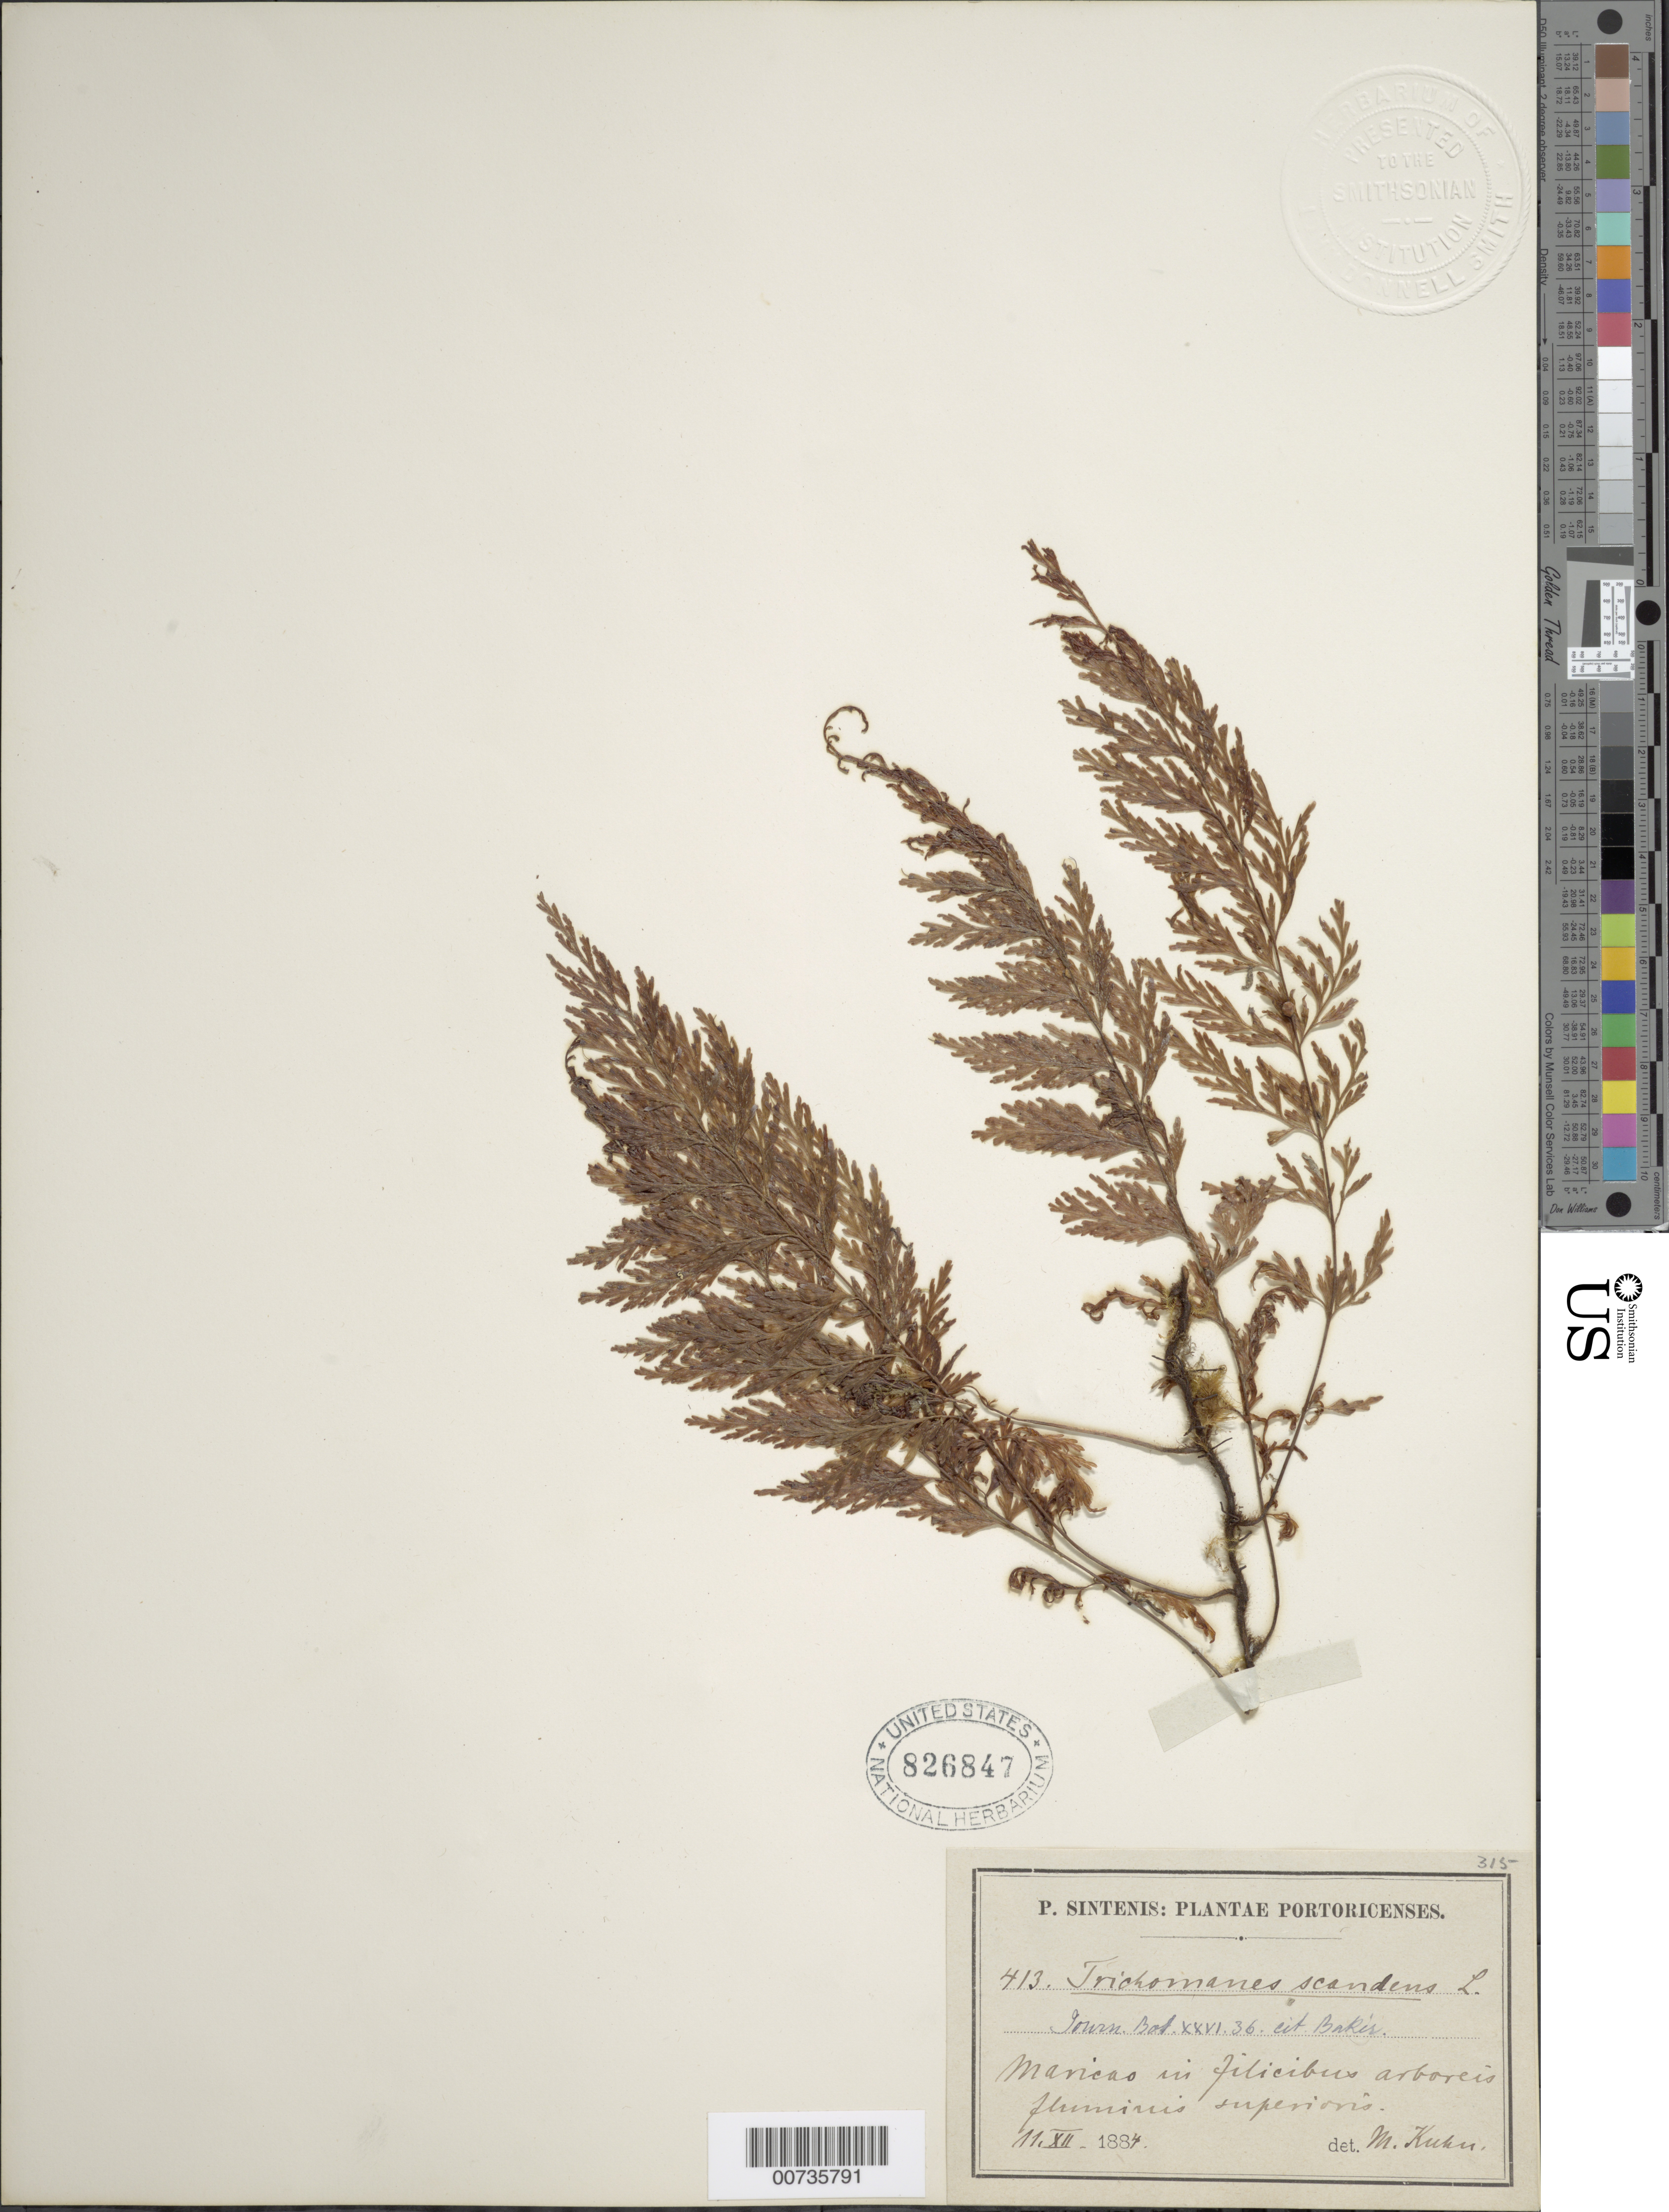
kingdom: Plantae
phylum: Tracheophyta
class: Polypodiopsida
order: Hymenophyllales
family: Hymenophyllaceae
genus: Trichomanes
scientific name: Trichomanes scandens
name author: L.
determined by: Kuhn, D. M.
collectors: P. Sintenis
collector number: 413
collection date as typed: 11 Dec 1884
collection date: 1884-12-11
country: Puerto Rico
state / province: Maricao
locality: Maricao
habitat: In filicibus arboreis fluminis superioris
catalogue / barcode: US 826847